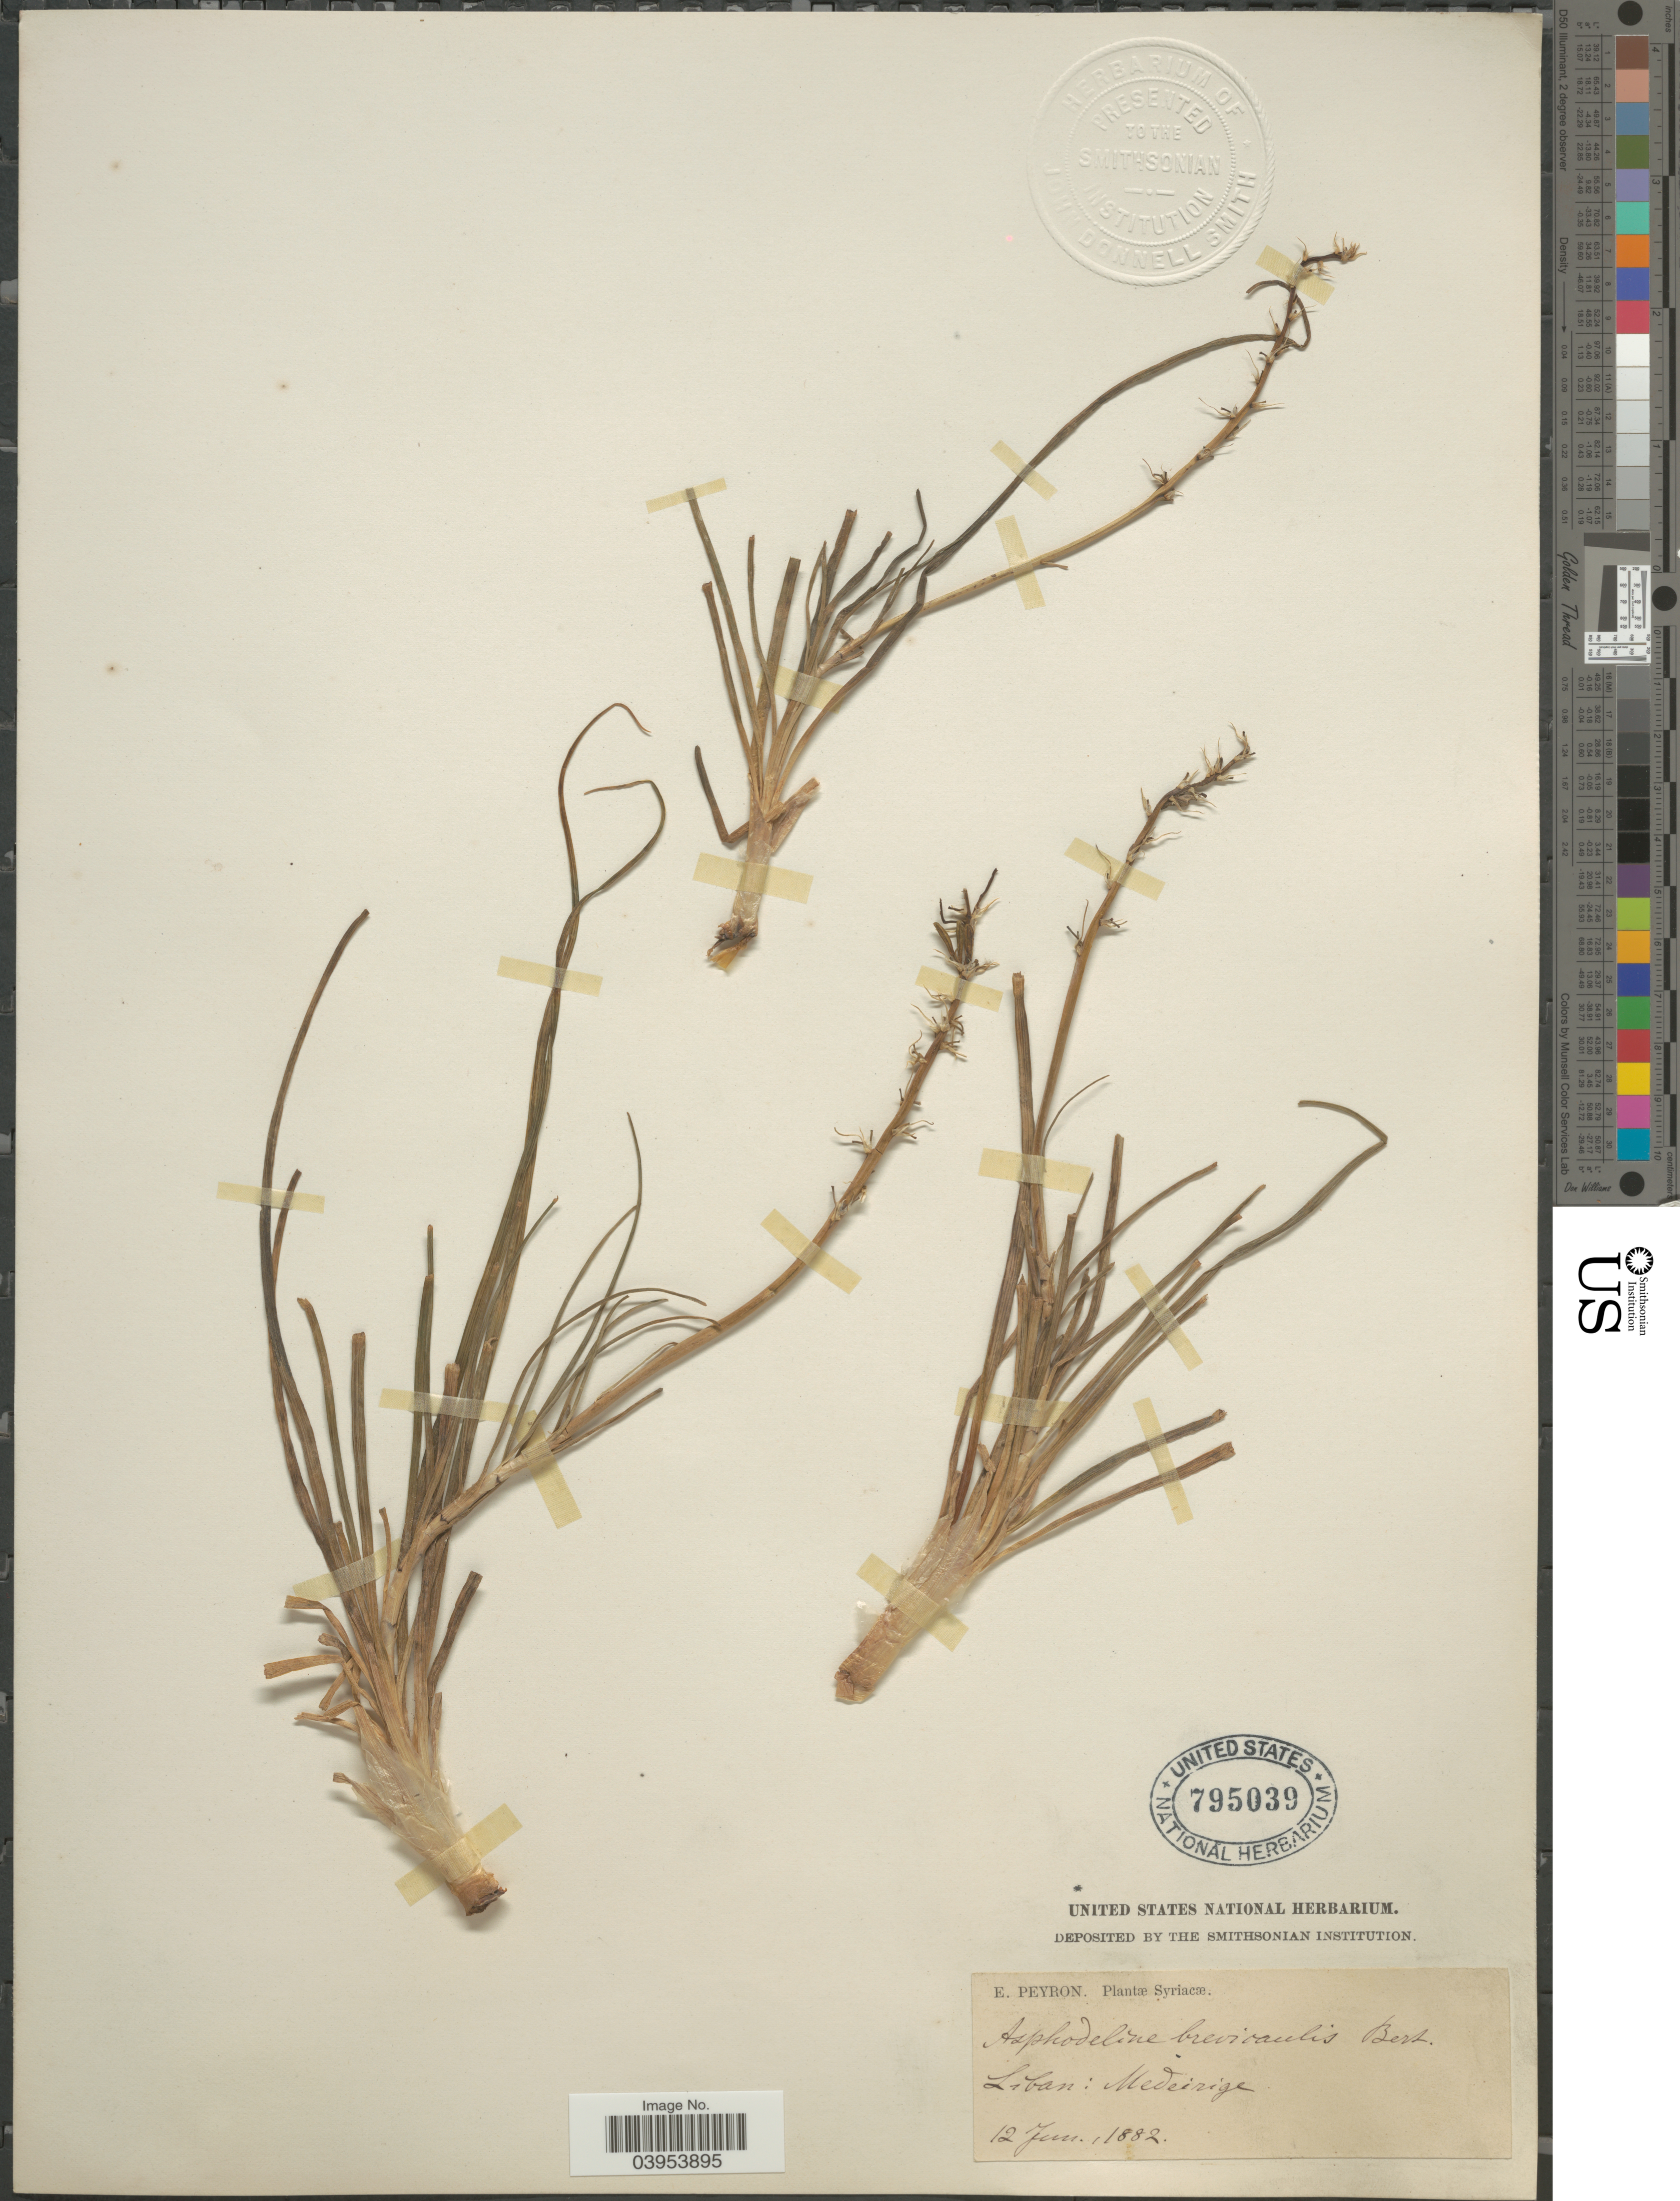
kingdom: Plantae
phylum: Tracheophyta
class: Liliopsida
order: Asparagales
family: Asphodelaceae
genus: Asphodeline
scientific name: Asphodeline brevicaulis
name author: J. Gay ex Baker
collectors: E. Peyron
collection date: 1882-06-12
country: Lebanon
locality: Liban: Medeirige.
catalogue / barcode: US 795039